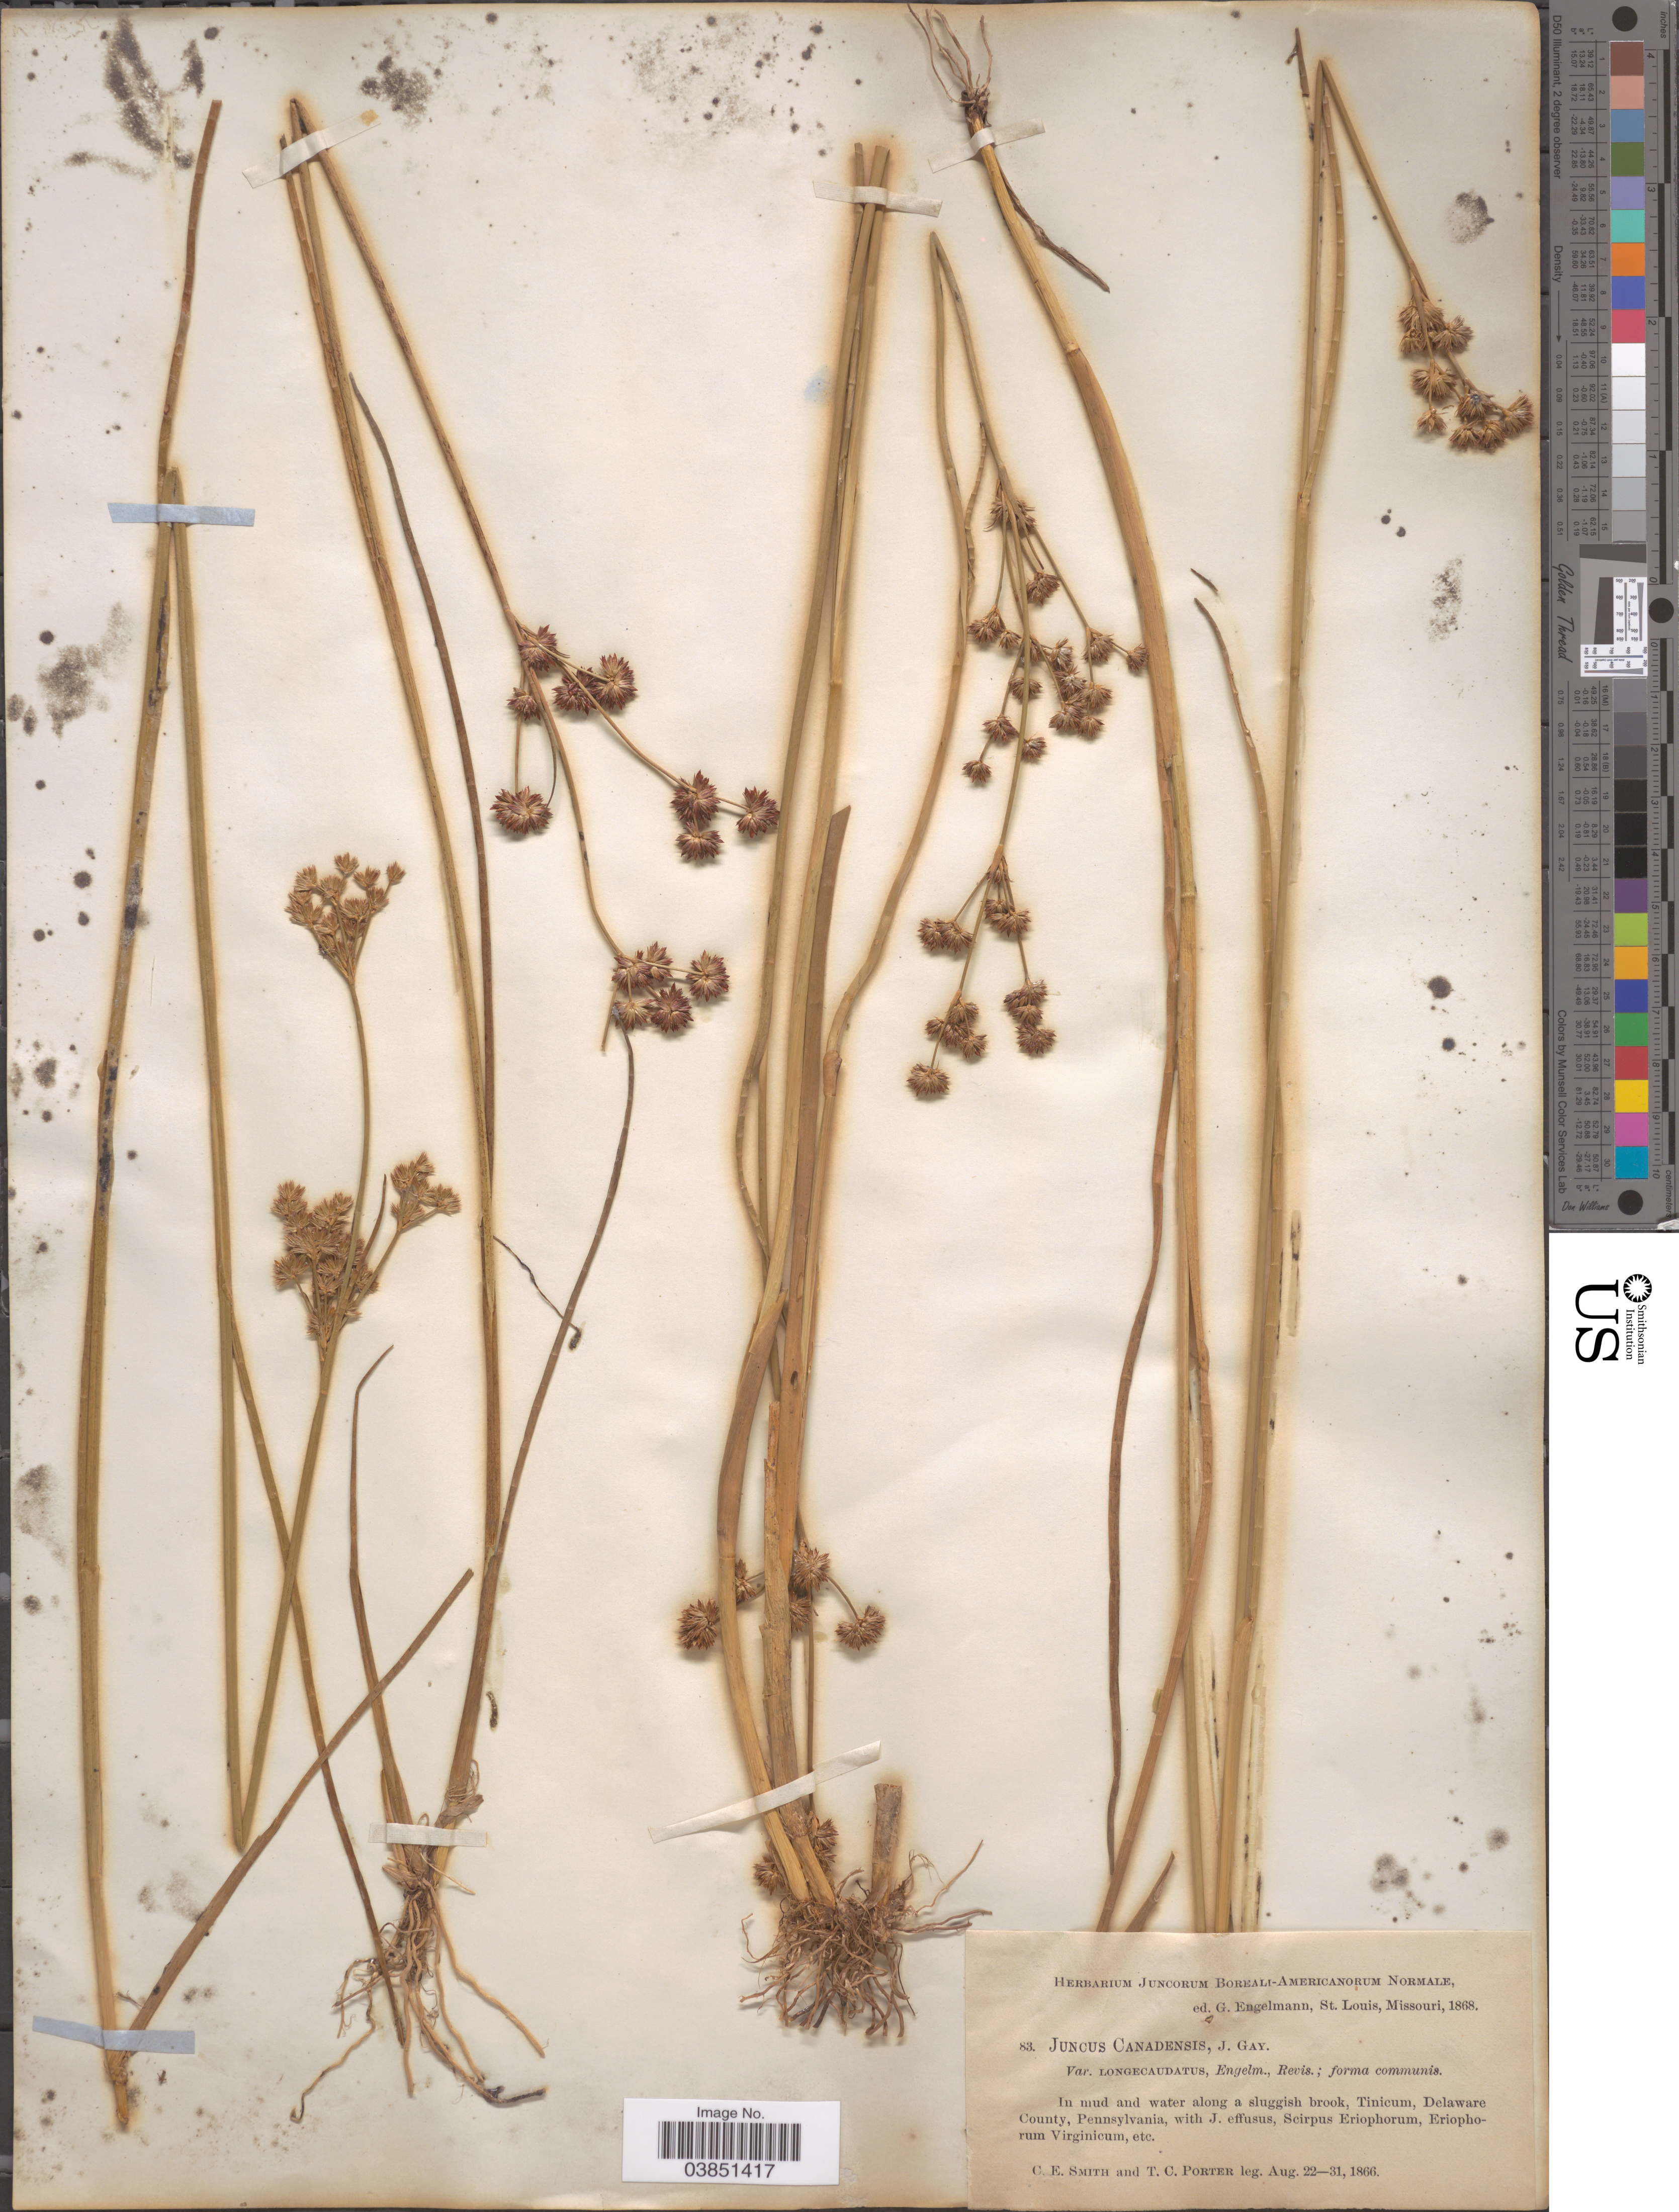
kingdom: Plantae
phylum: Tracheophyta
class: Liliopsida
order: Poales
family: Juncaceae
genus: Juncus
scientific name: Juncus canadensis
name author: J. Gay ex Laharpe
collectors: C. E. Smith Jr. & T. Porter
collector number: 83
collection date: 1866-08-22/1866-08-31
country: United States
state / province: Pennsylvania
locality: Tinicum, Delaware County.